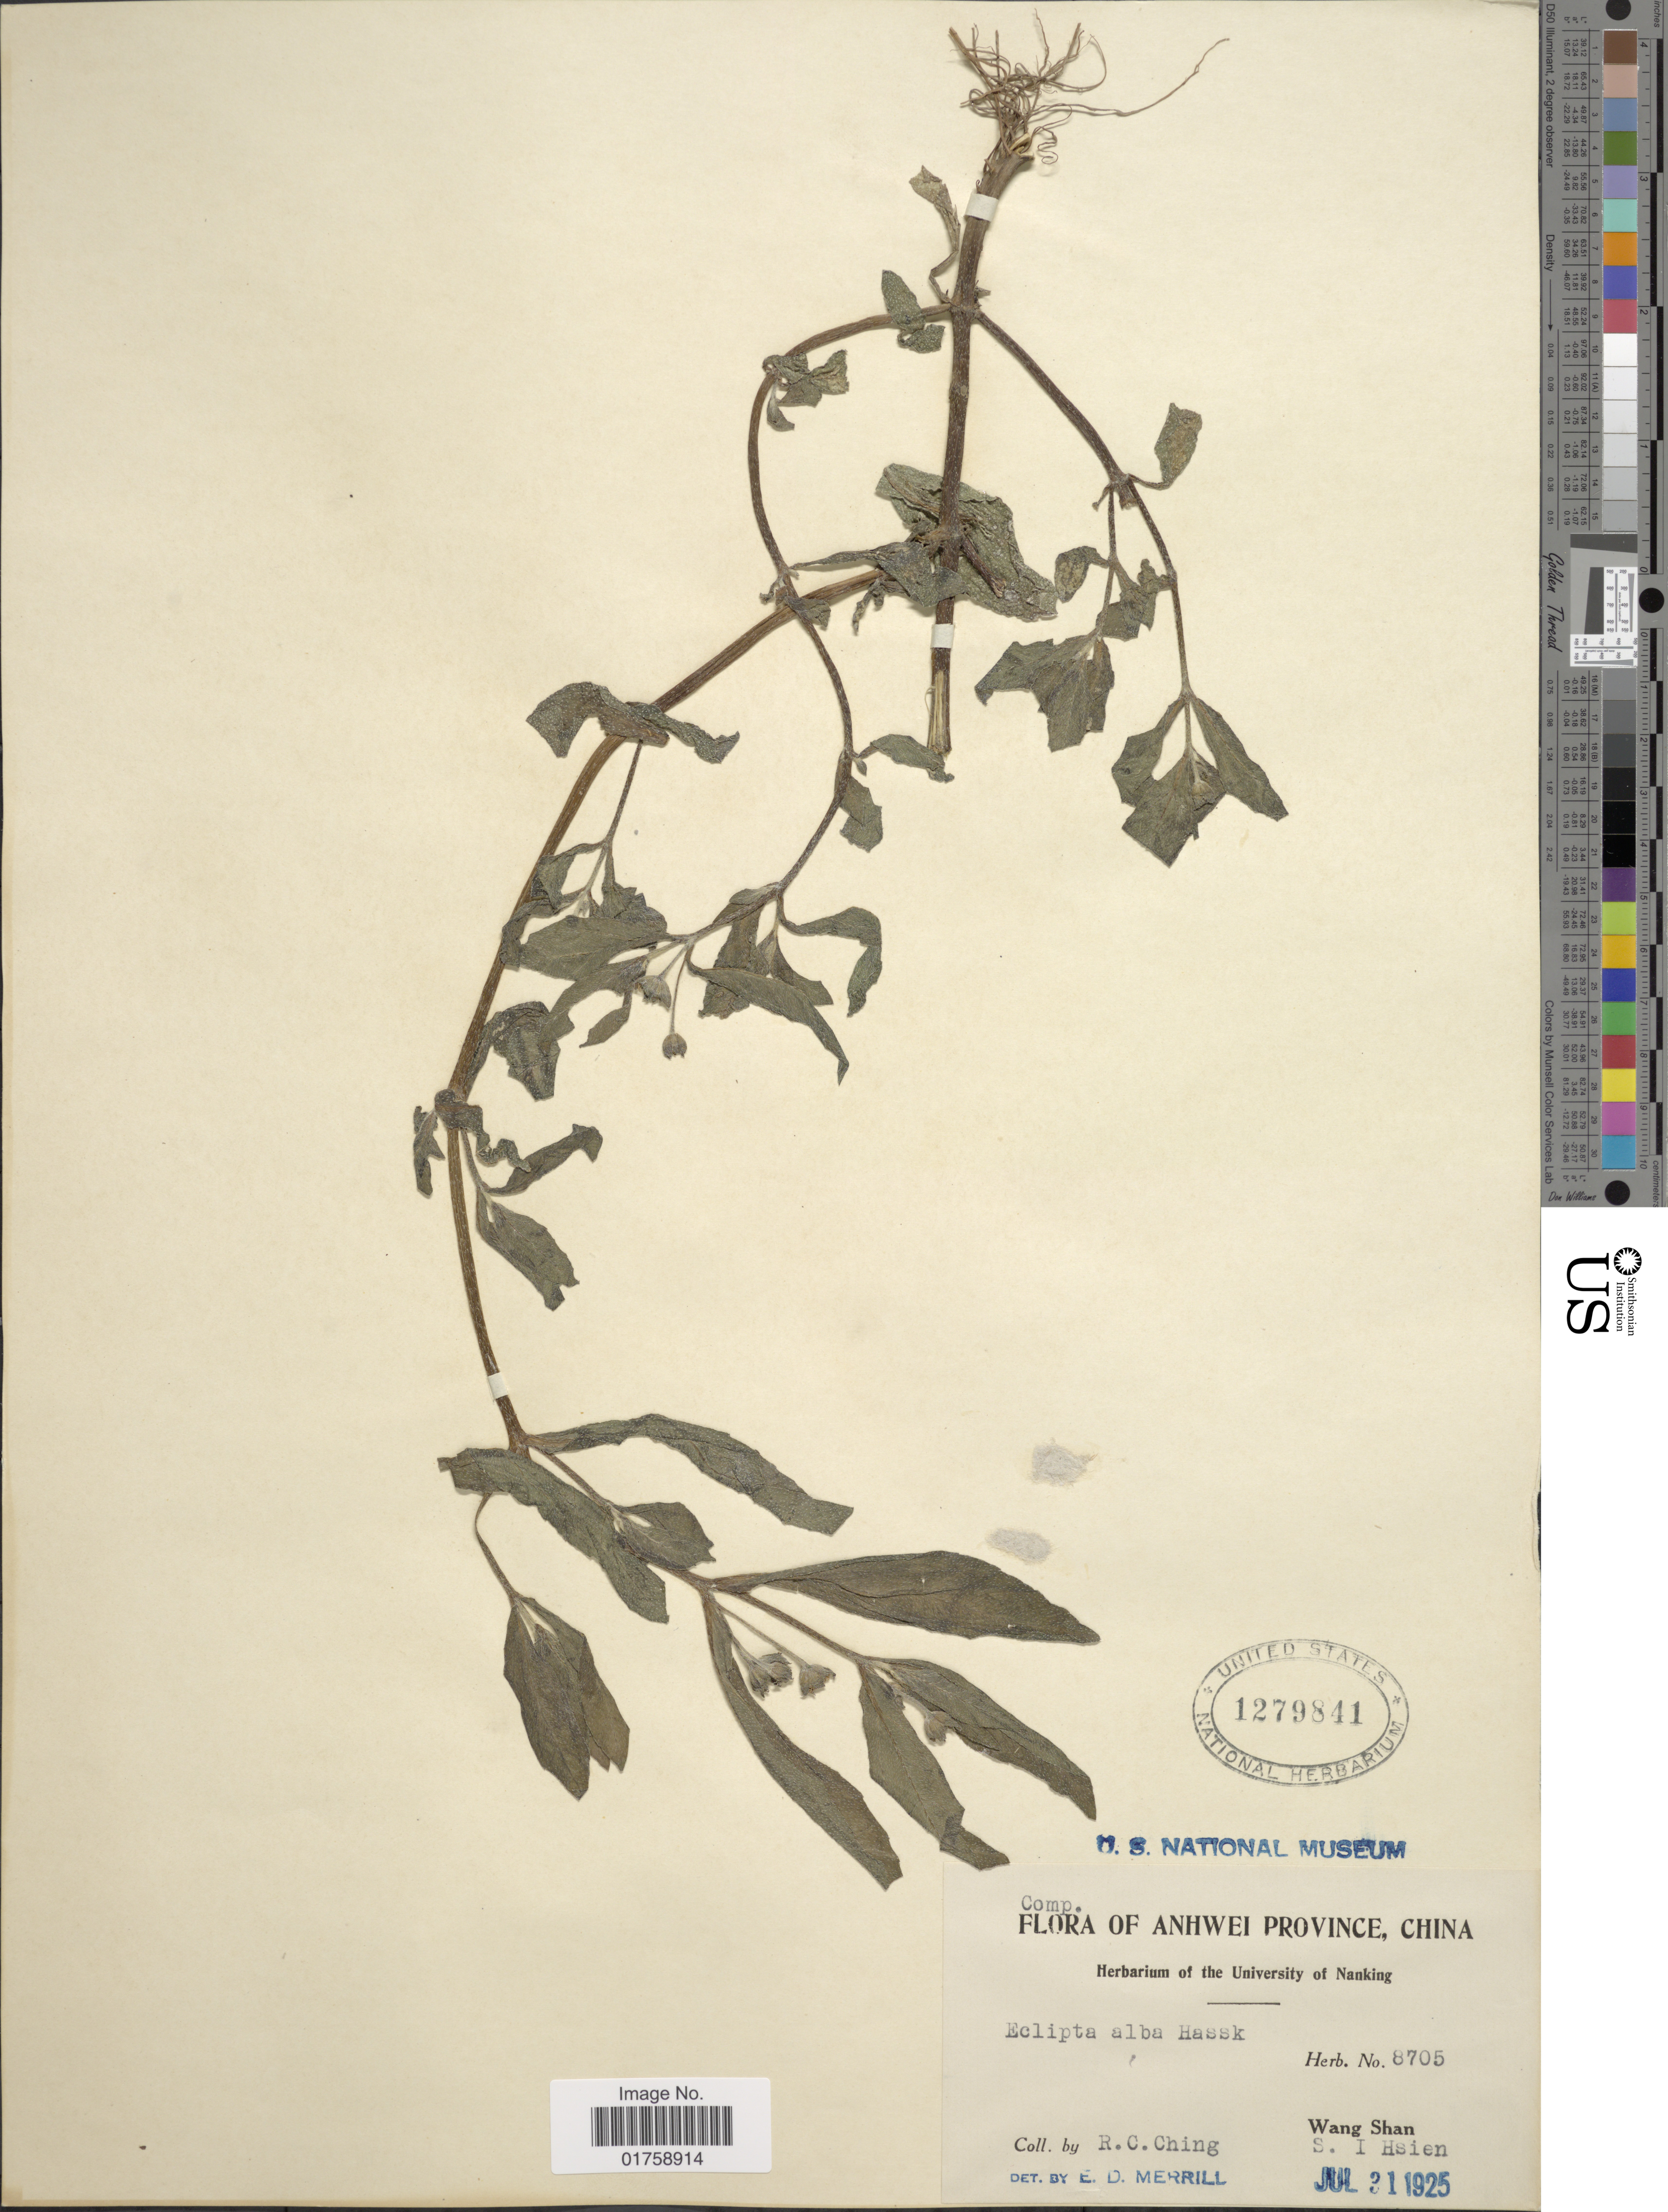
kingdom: Plantae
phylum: Tracheophyta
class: Magnoliopsida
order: Asterales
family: Asteraceae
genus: Eclipta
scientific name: Eclipta prostrata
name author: (L.) L.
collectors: R. C. Ching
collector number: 8705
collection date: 1925-07-31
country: China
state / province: Anhui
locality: Anhwei Province, China. Wang Shan. S. Hsien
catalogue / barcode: US 1279841